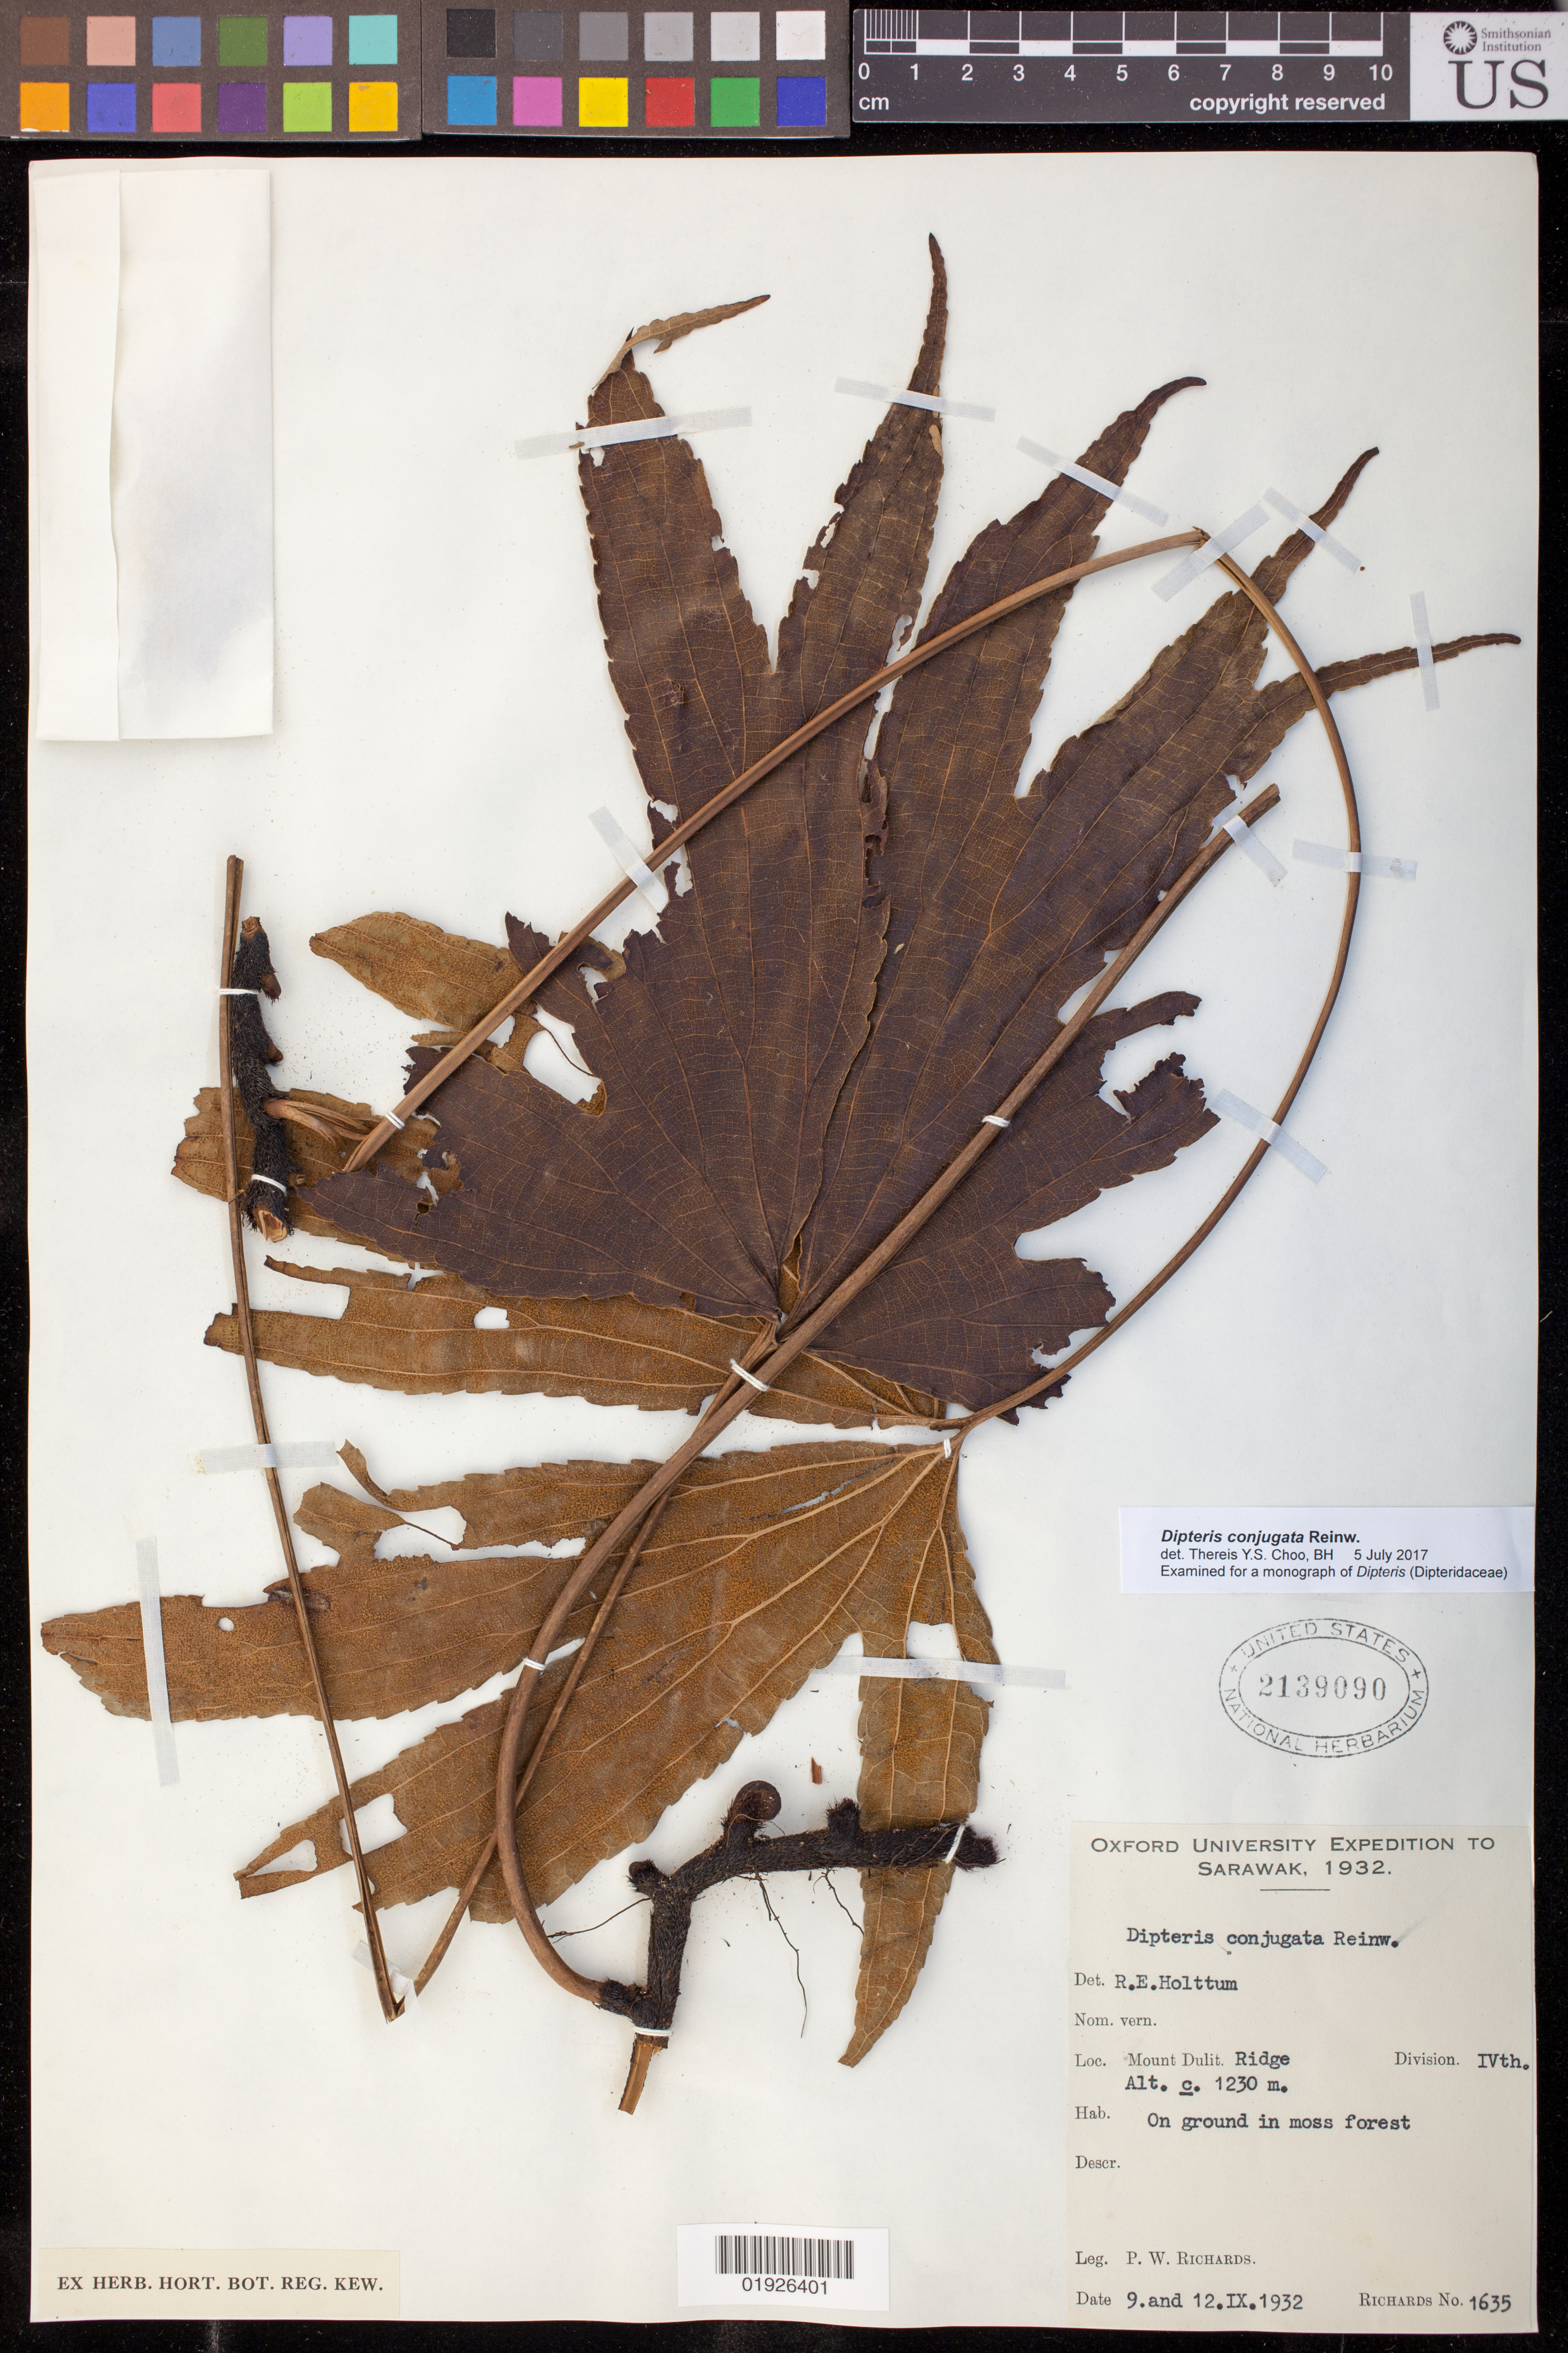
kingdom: Plantae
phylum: Tracheophyta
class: Polypodiopsida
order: Gleicheniales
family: Dipteridaceae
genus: Dipteris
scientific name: Dipteris conjugata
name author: Reinw.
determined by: Choo, Thereis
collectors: P. Richards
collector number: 1635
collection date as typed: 9. and 12.IX.1932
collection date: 1932-09-09,1932-09-12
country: Malaysia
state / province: Sarawak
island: Borneo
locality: Sarawak, Mount Dulit Ridge, 4th Division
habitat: On ground in moss forest.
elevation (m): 1230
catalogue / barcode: US 2139090